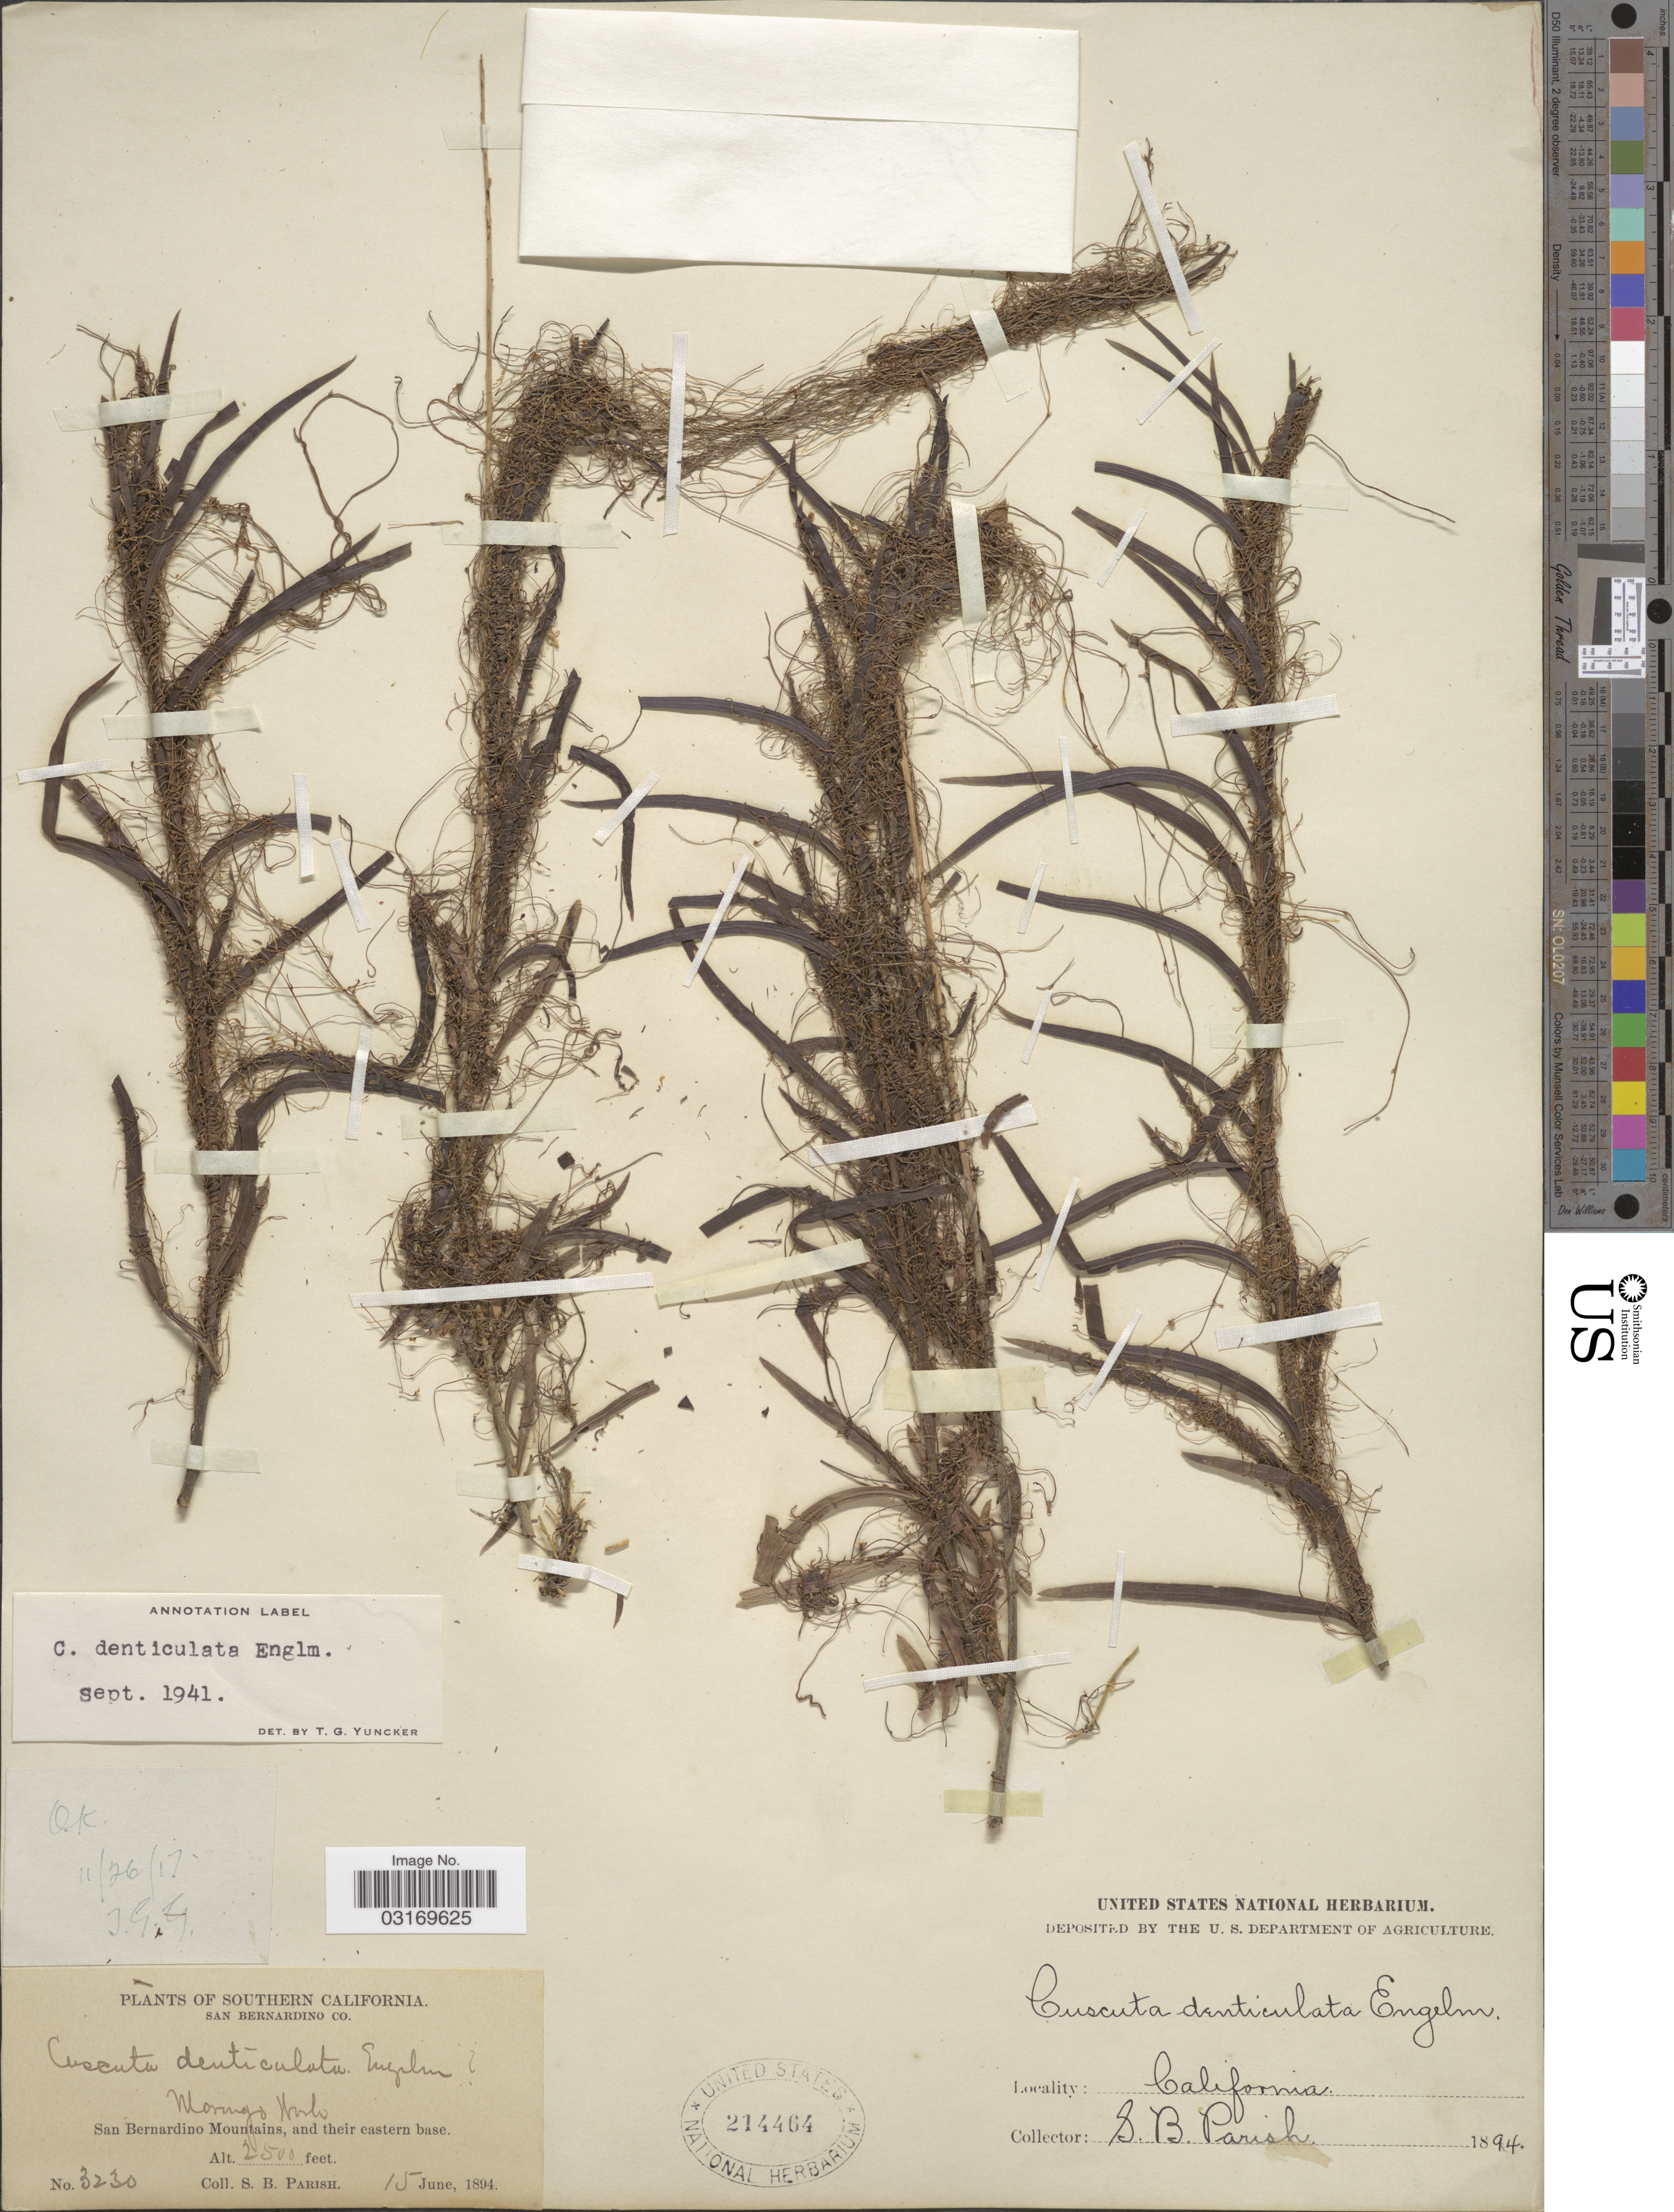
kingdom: Plantae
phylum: Tracheophyta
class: Magnoliopsida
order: Solanales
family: Convolvulaceae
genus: Cuscuta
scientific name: Cuscuta denticulata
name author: Engelm.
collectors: S. B. Parish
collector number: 3230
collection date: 1894-06-15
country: United States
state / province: California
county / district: San Bernardino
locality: Southern California. San Bernardino Co. Morongo Wash. San Bernardino Mountains, and their eastern base.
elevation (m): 762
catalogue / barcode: US 214464